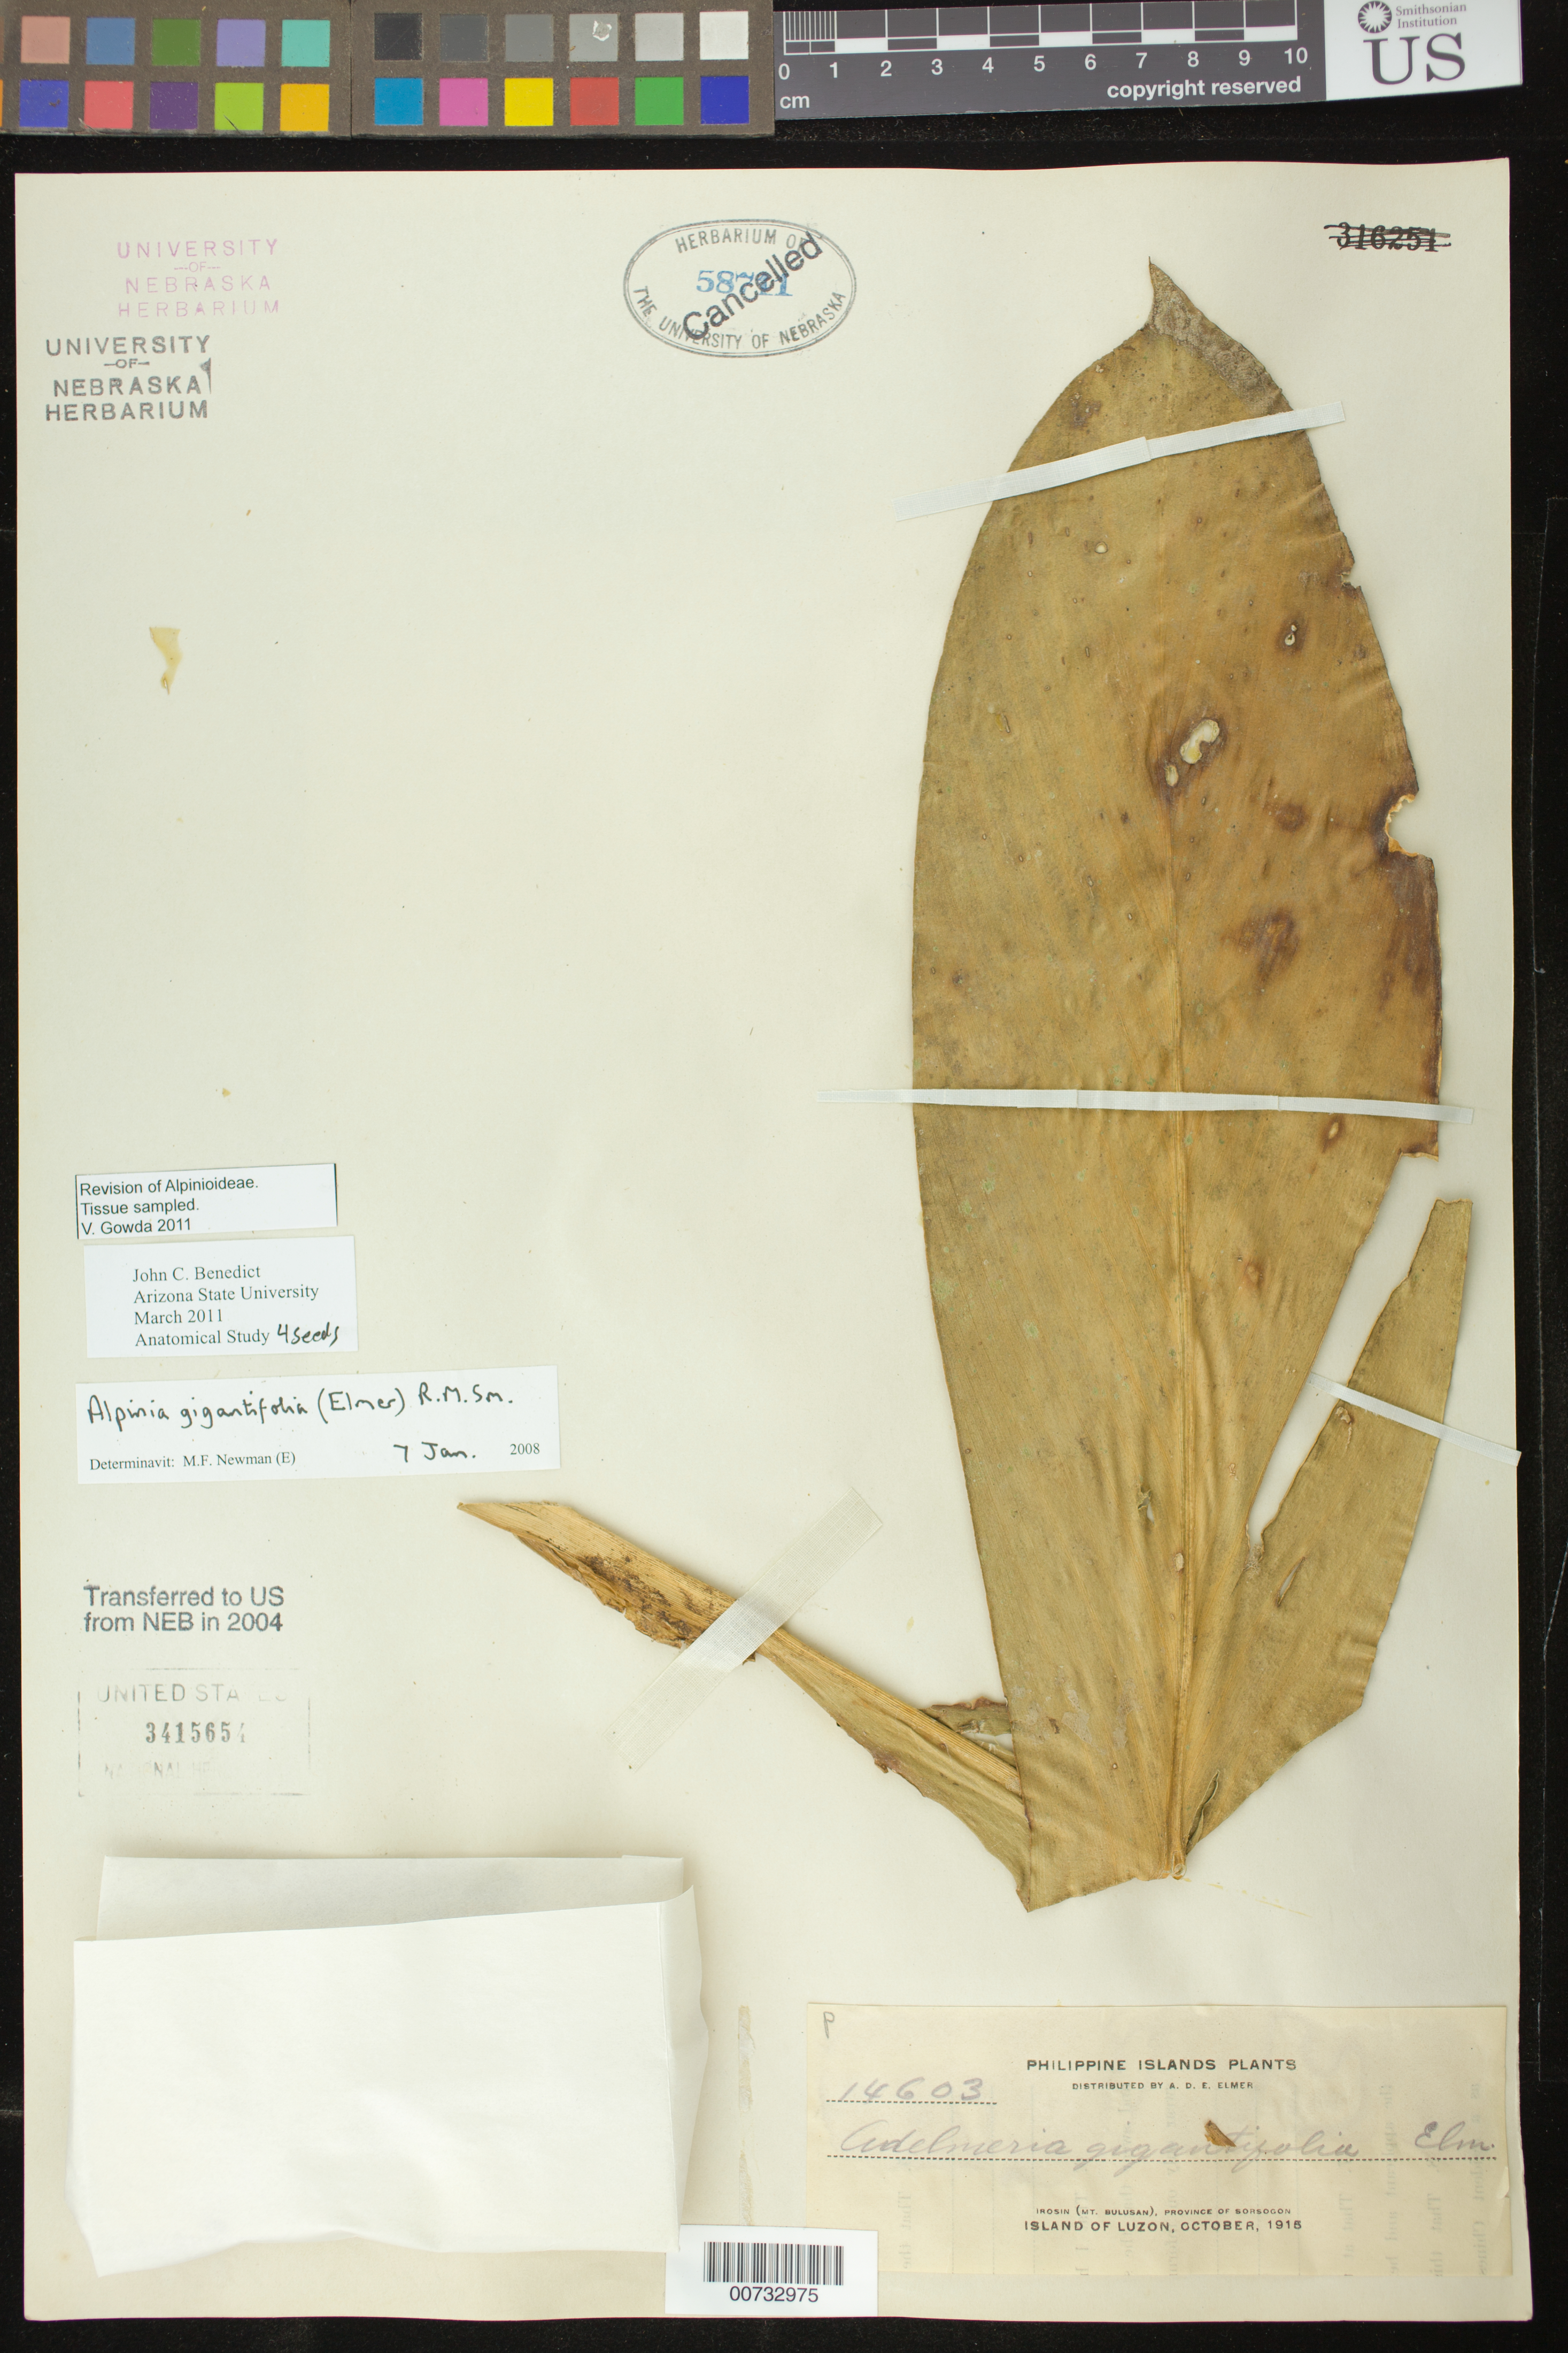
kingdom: Plantae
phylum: Tracheophyta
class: Liliopsida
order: Zingiberales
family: Zingiberaceae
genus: Adelmeria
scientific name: Adelmeria gigantifolia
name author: (Elmer) Elmer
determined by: Docot, Rudolph Valentino A.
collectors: A. D. E. Elmer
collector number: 14603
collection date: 1915-10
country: Philippines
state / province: Bicol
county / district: Sorsogon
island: Luzon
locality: Irosin (Mt Bulusan)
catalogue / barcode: US 3415654